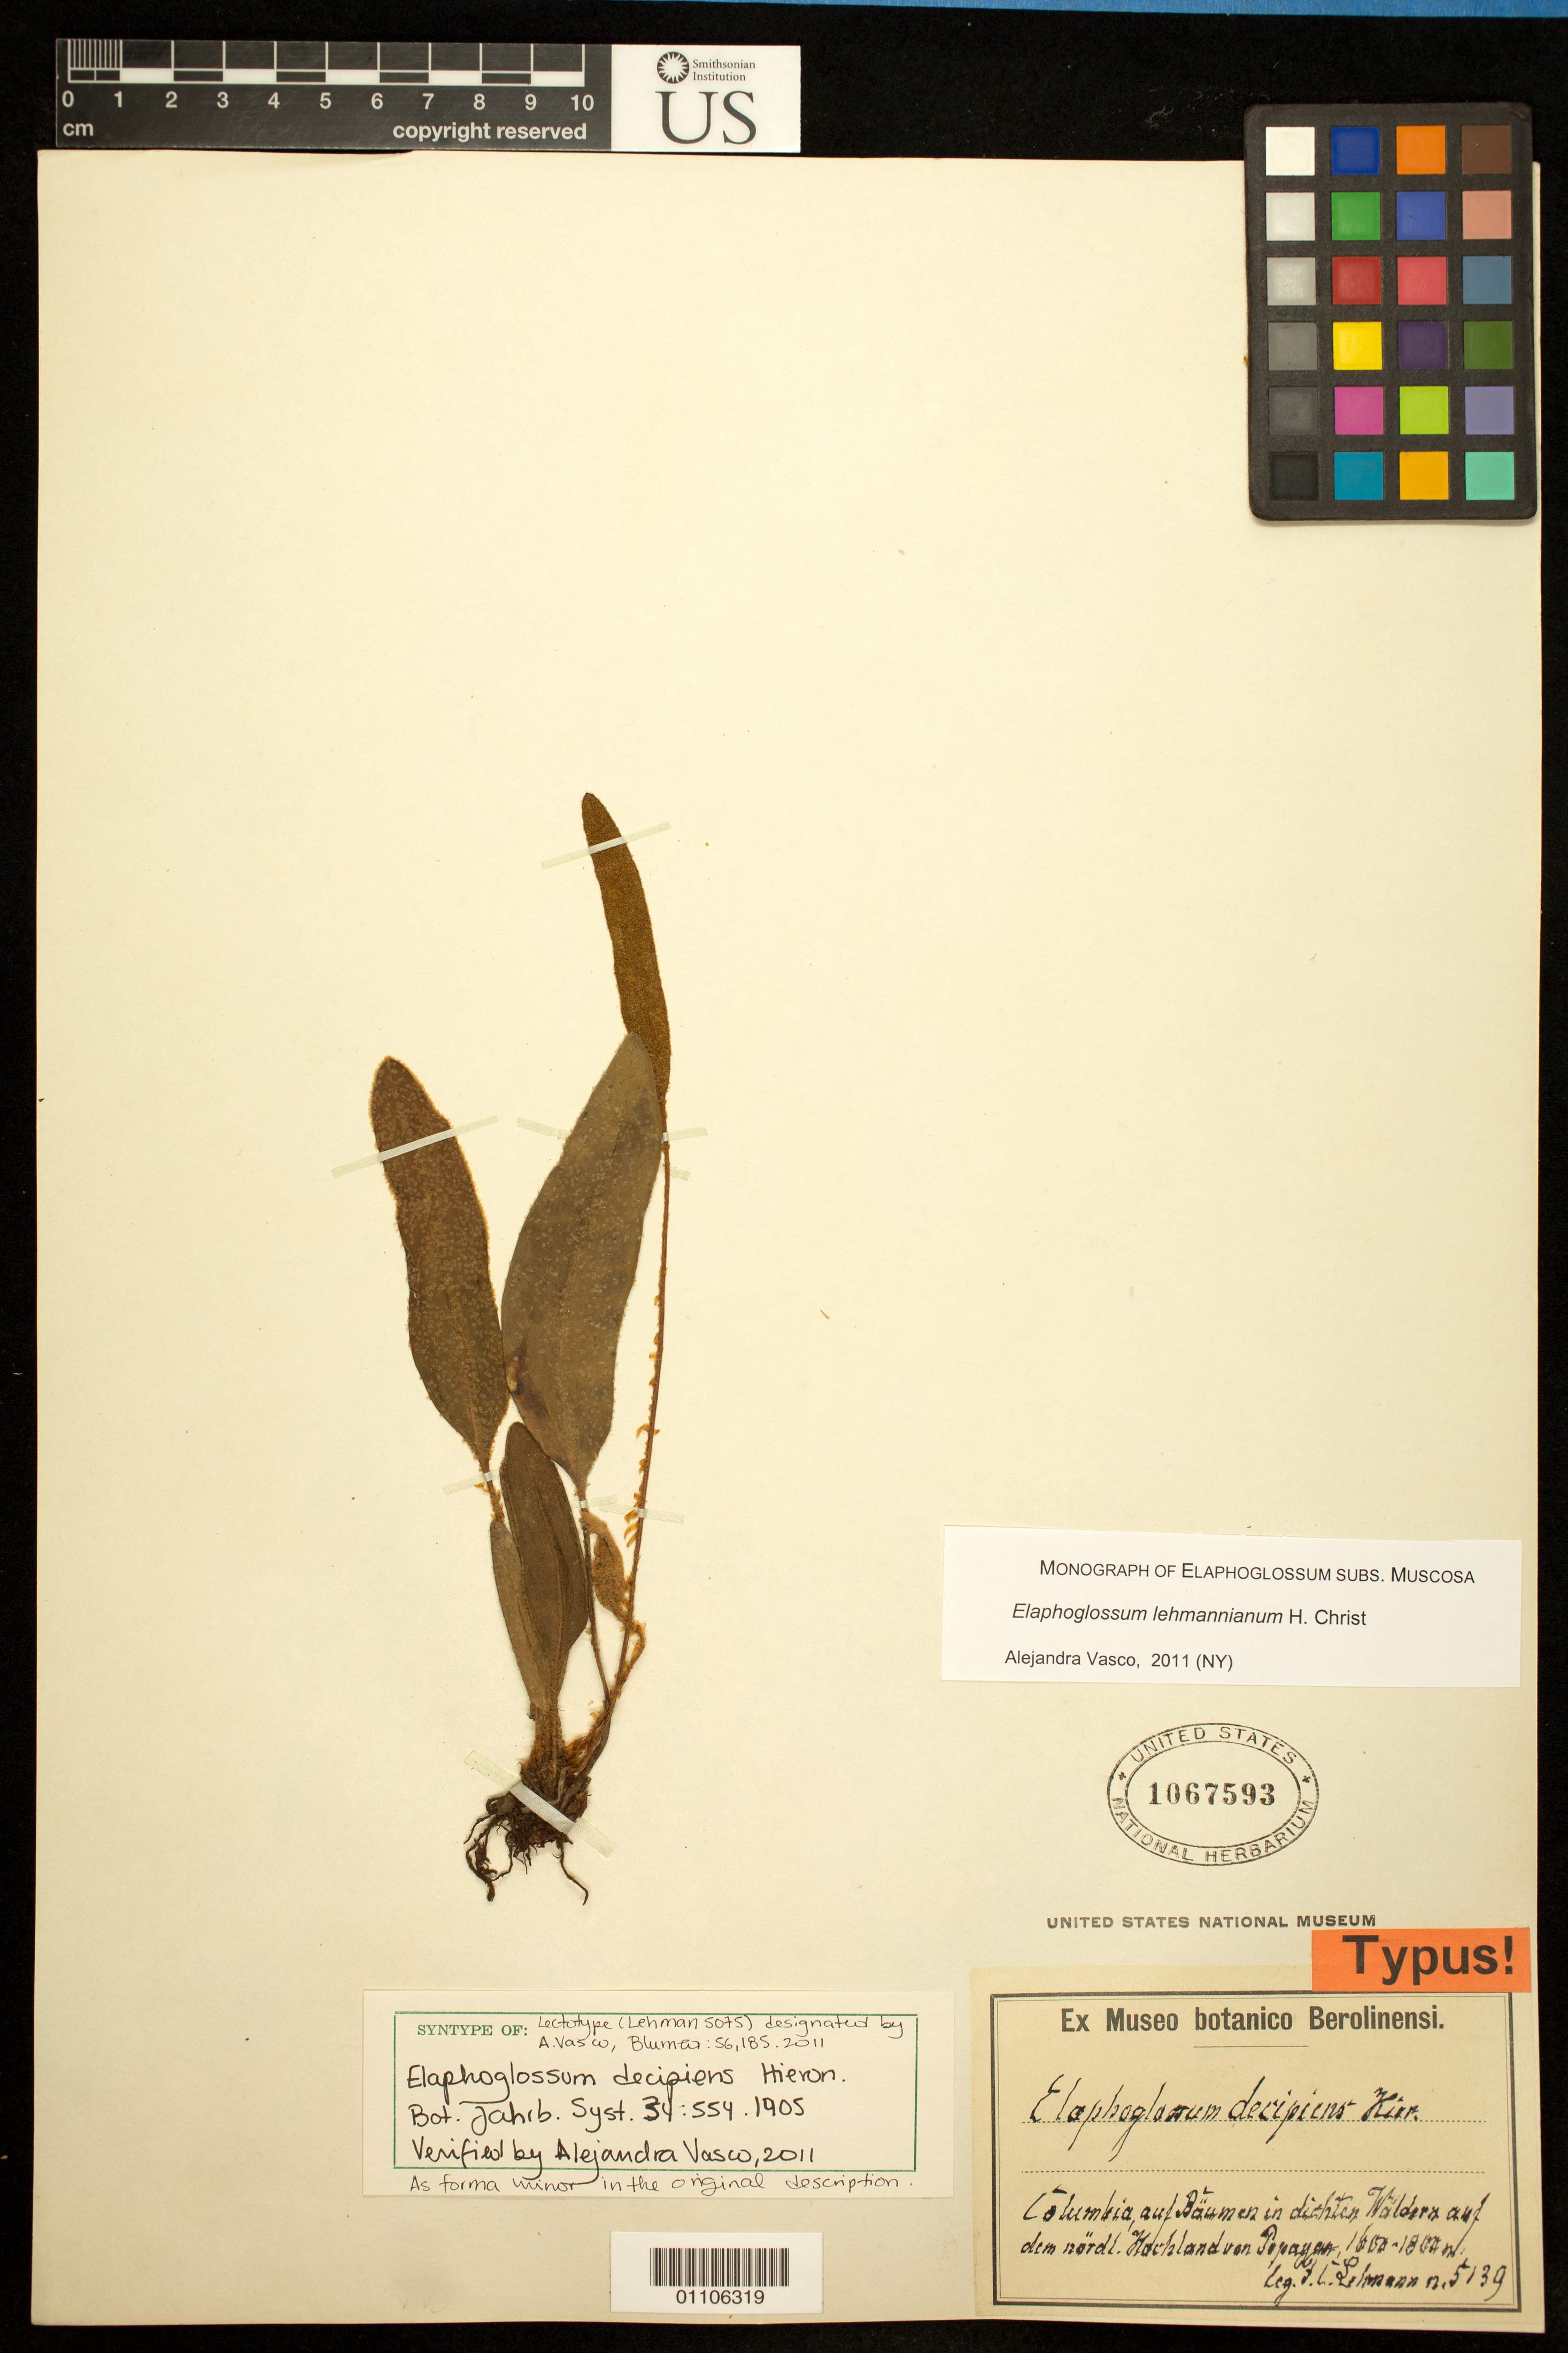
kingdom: Plantae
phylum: Tracheophyta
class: Polypodiopsida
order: Polypodiales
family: Dryopteridaceae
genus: Elaphoglossum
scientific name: Elaphoglossum decipiens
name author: Hieron.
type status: Isosyntype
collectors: F. C. Lehmann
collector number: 5139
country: Colombia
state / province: Cauca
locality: Auf Baumen in dichten Waldern auf dem nordl. Hochland von Popayan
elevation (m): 1600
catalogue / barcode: US 1067593